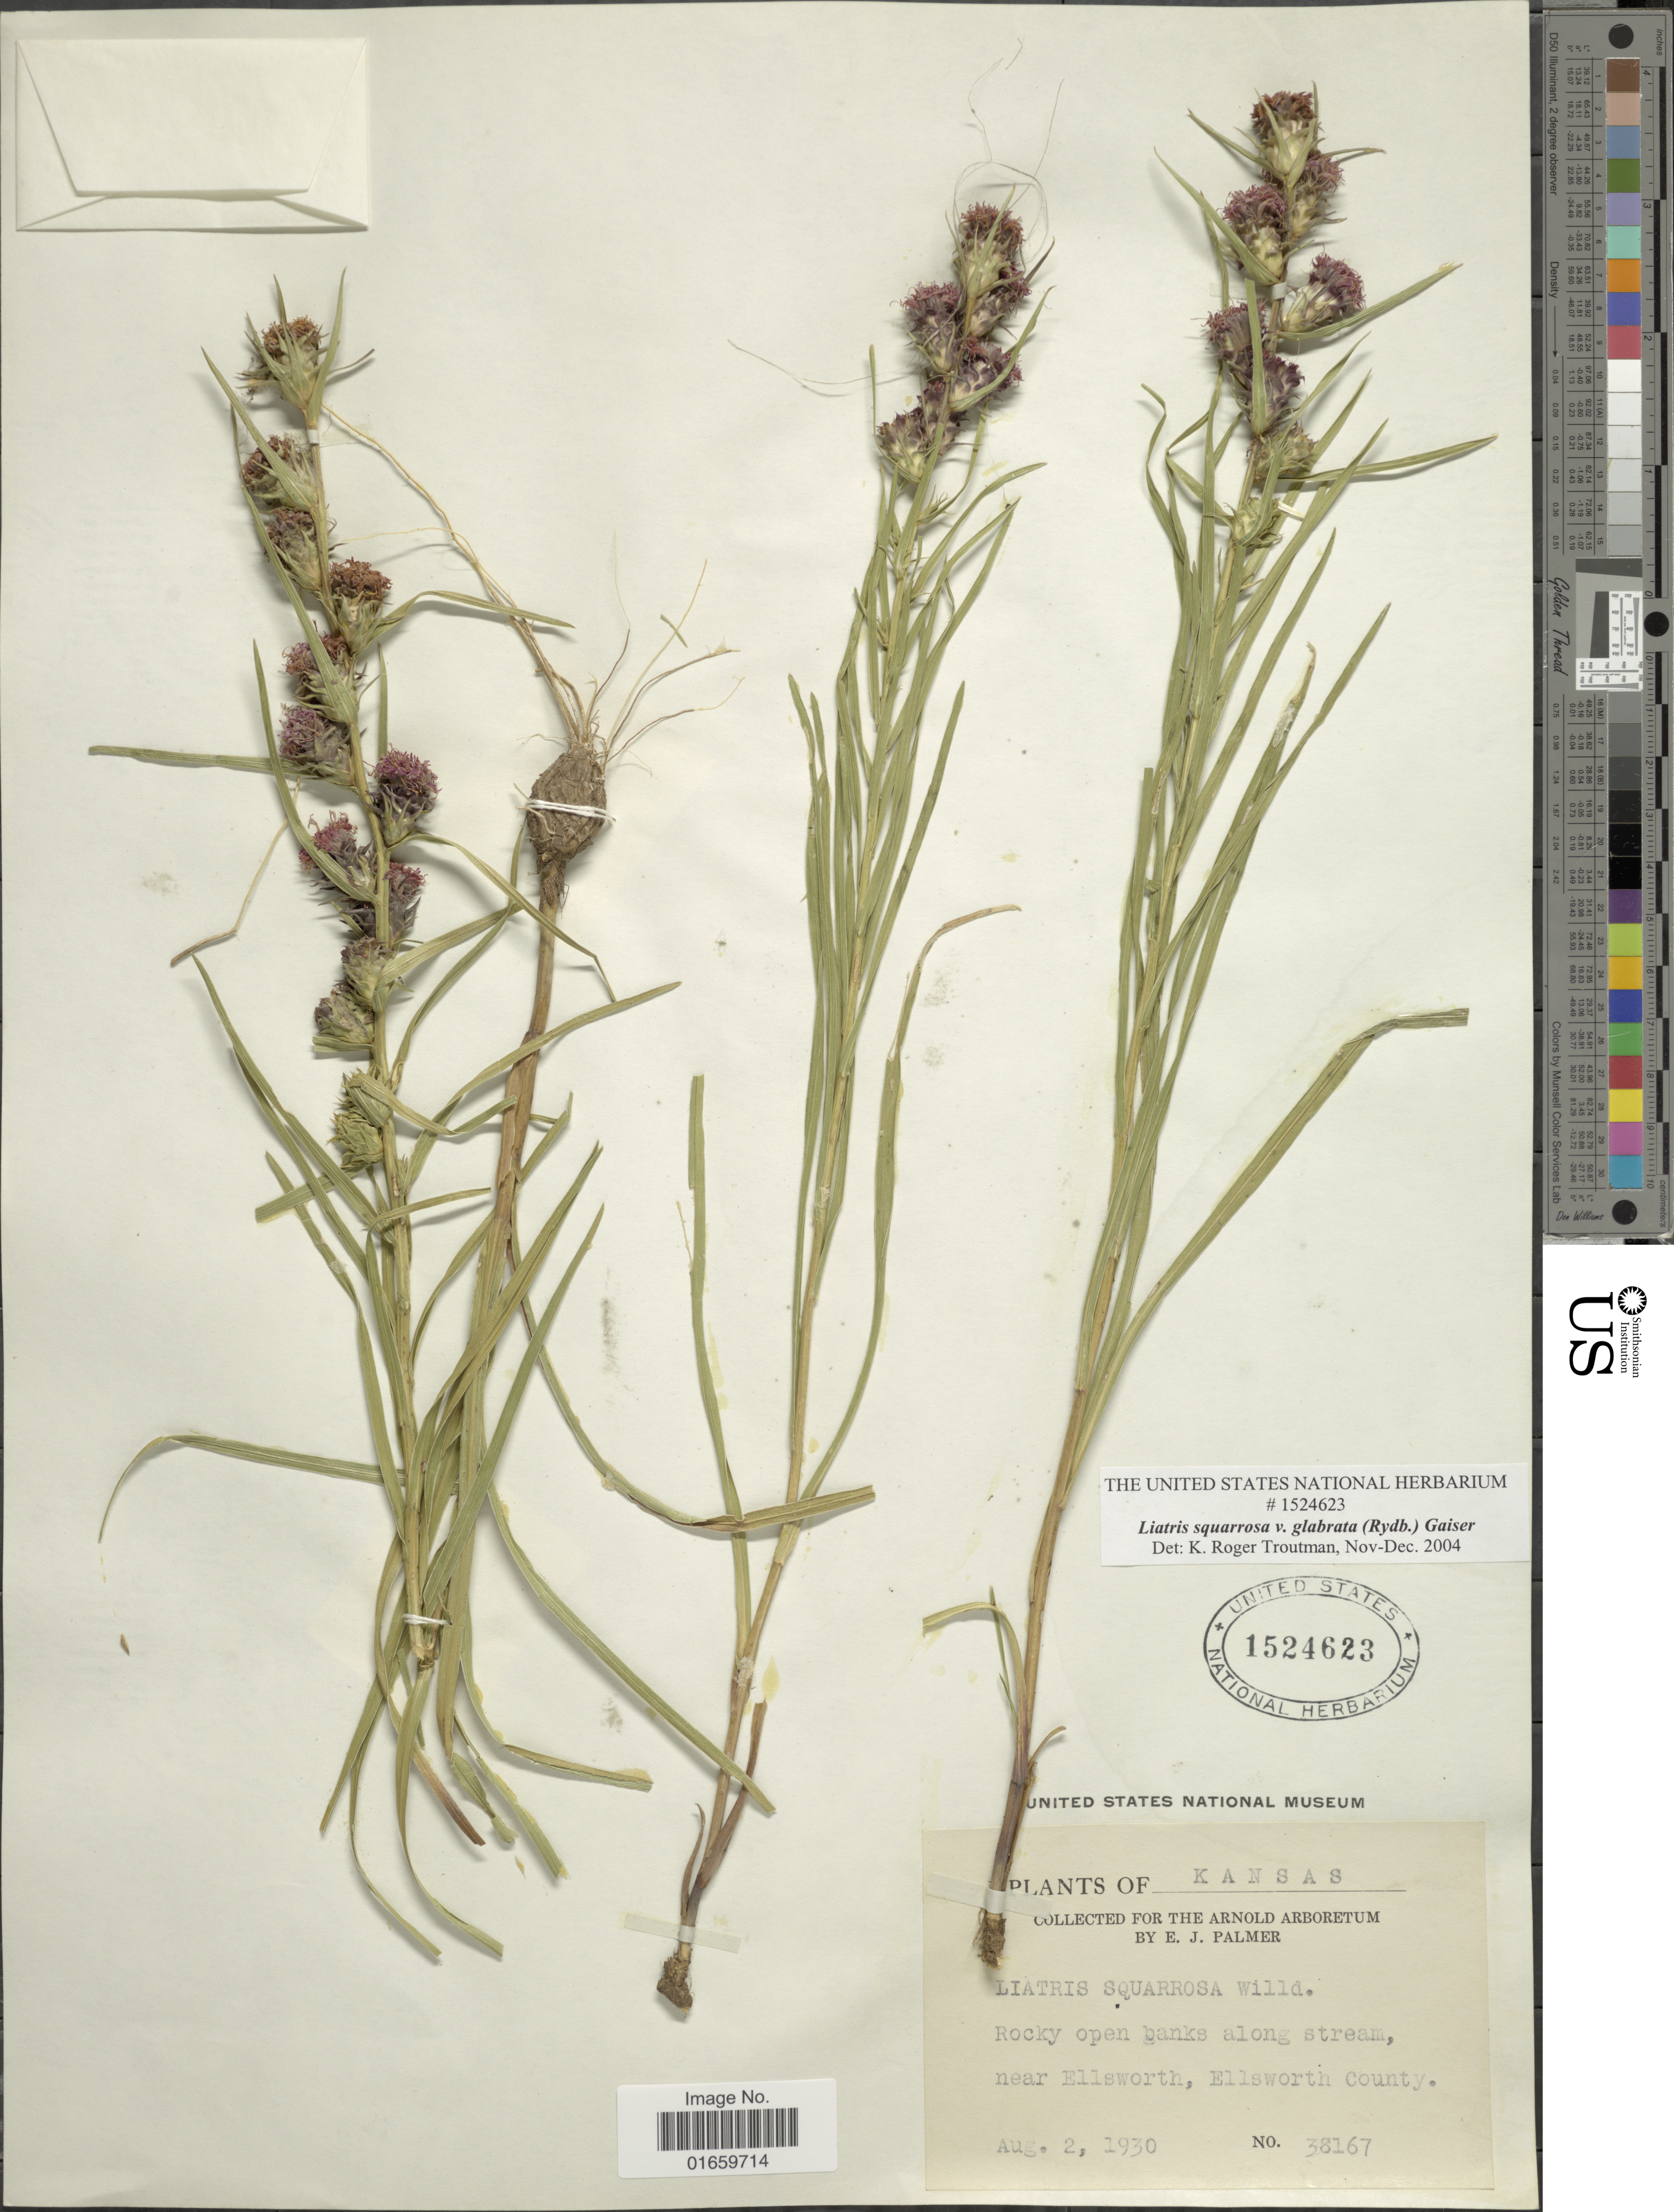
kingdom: Plantae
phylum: Tracheophyta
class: Magnoliopsida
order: Asterales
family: Asteraceae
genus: Liatris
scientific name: Liatris squarrosa var. glabrata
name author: (Rydb.) Gaiser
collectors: E. J. Palmer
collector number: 38167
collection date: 1930-08-02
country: United States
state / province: Kansas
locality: Near Ellsworth, Ellsworth County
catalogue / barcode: US 1524623